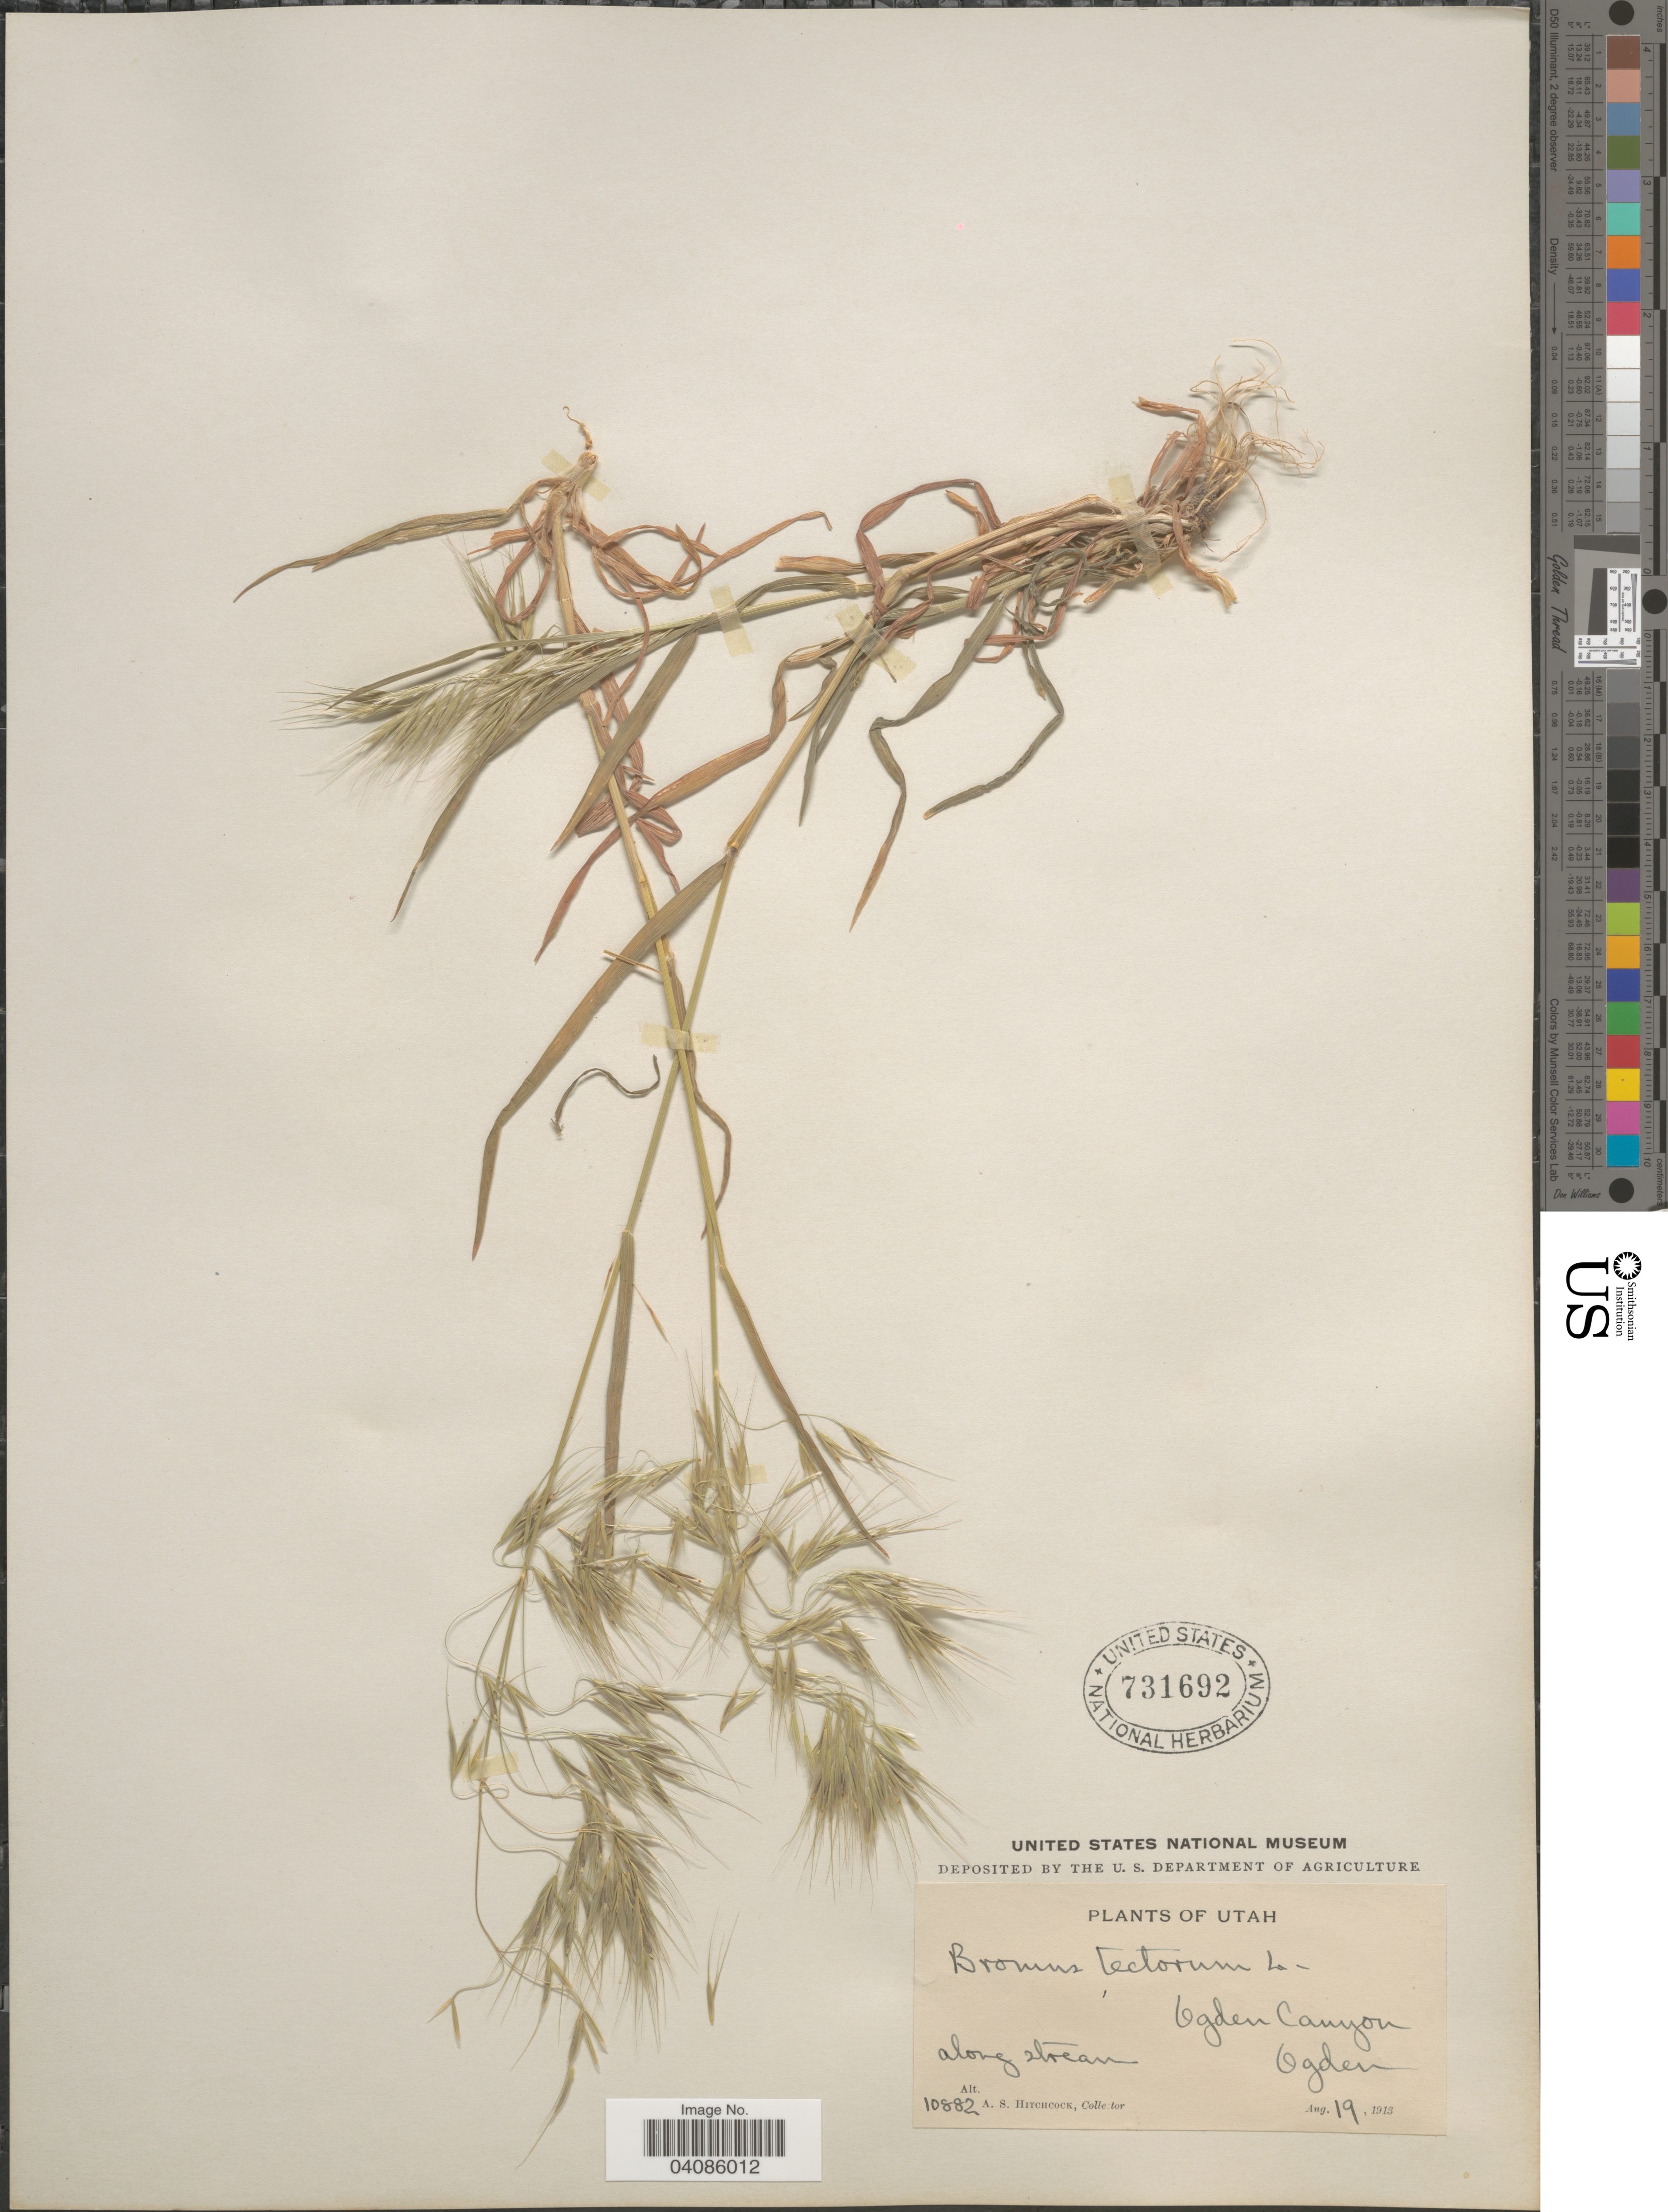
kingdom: Plantae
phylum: Tracheophyta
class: Liliopsida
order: Poales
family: Poaceae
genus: Bromus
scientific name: Bromus tectorum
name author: L.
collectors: A. S. Hitchcock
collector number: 10882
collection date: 1913-08-19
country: United States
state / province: Utah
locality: Ogden Canyon. Along stream. Ogden.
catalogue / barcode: US 731692